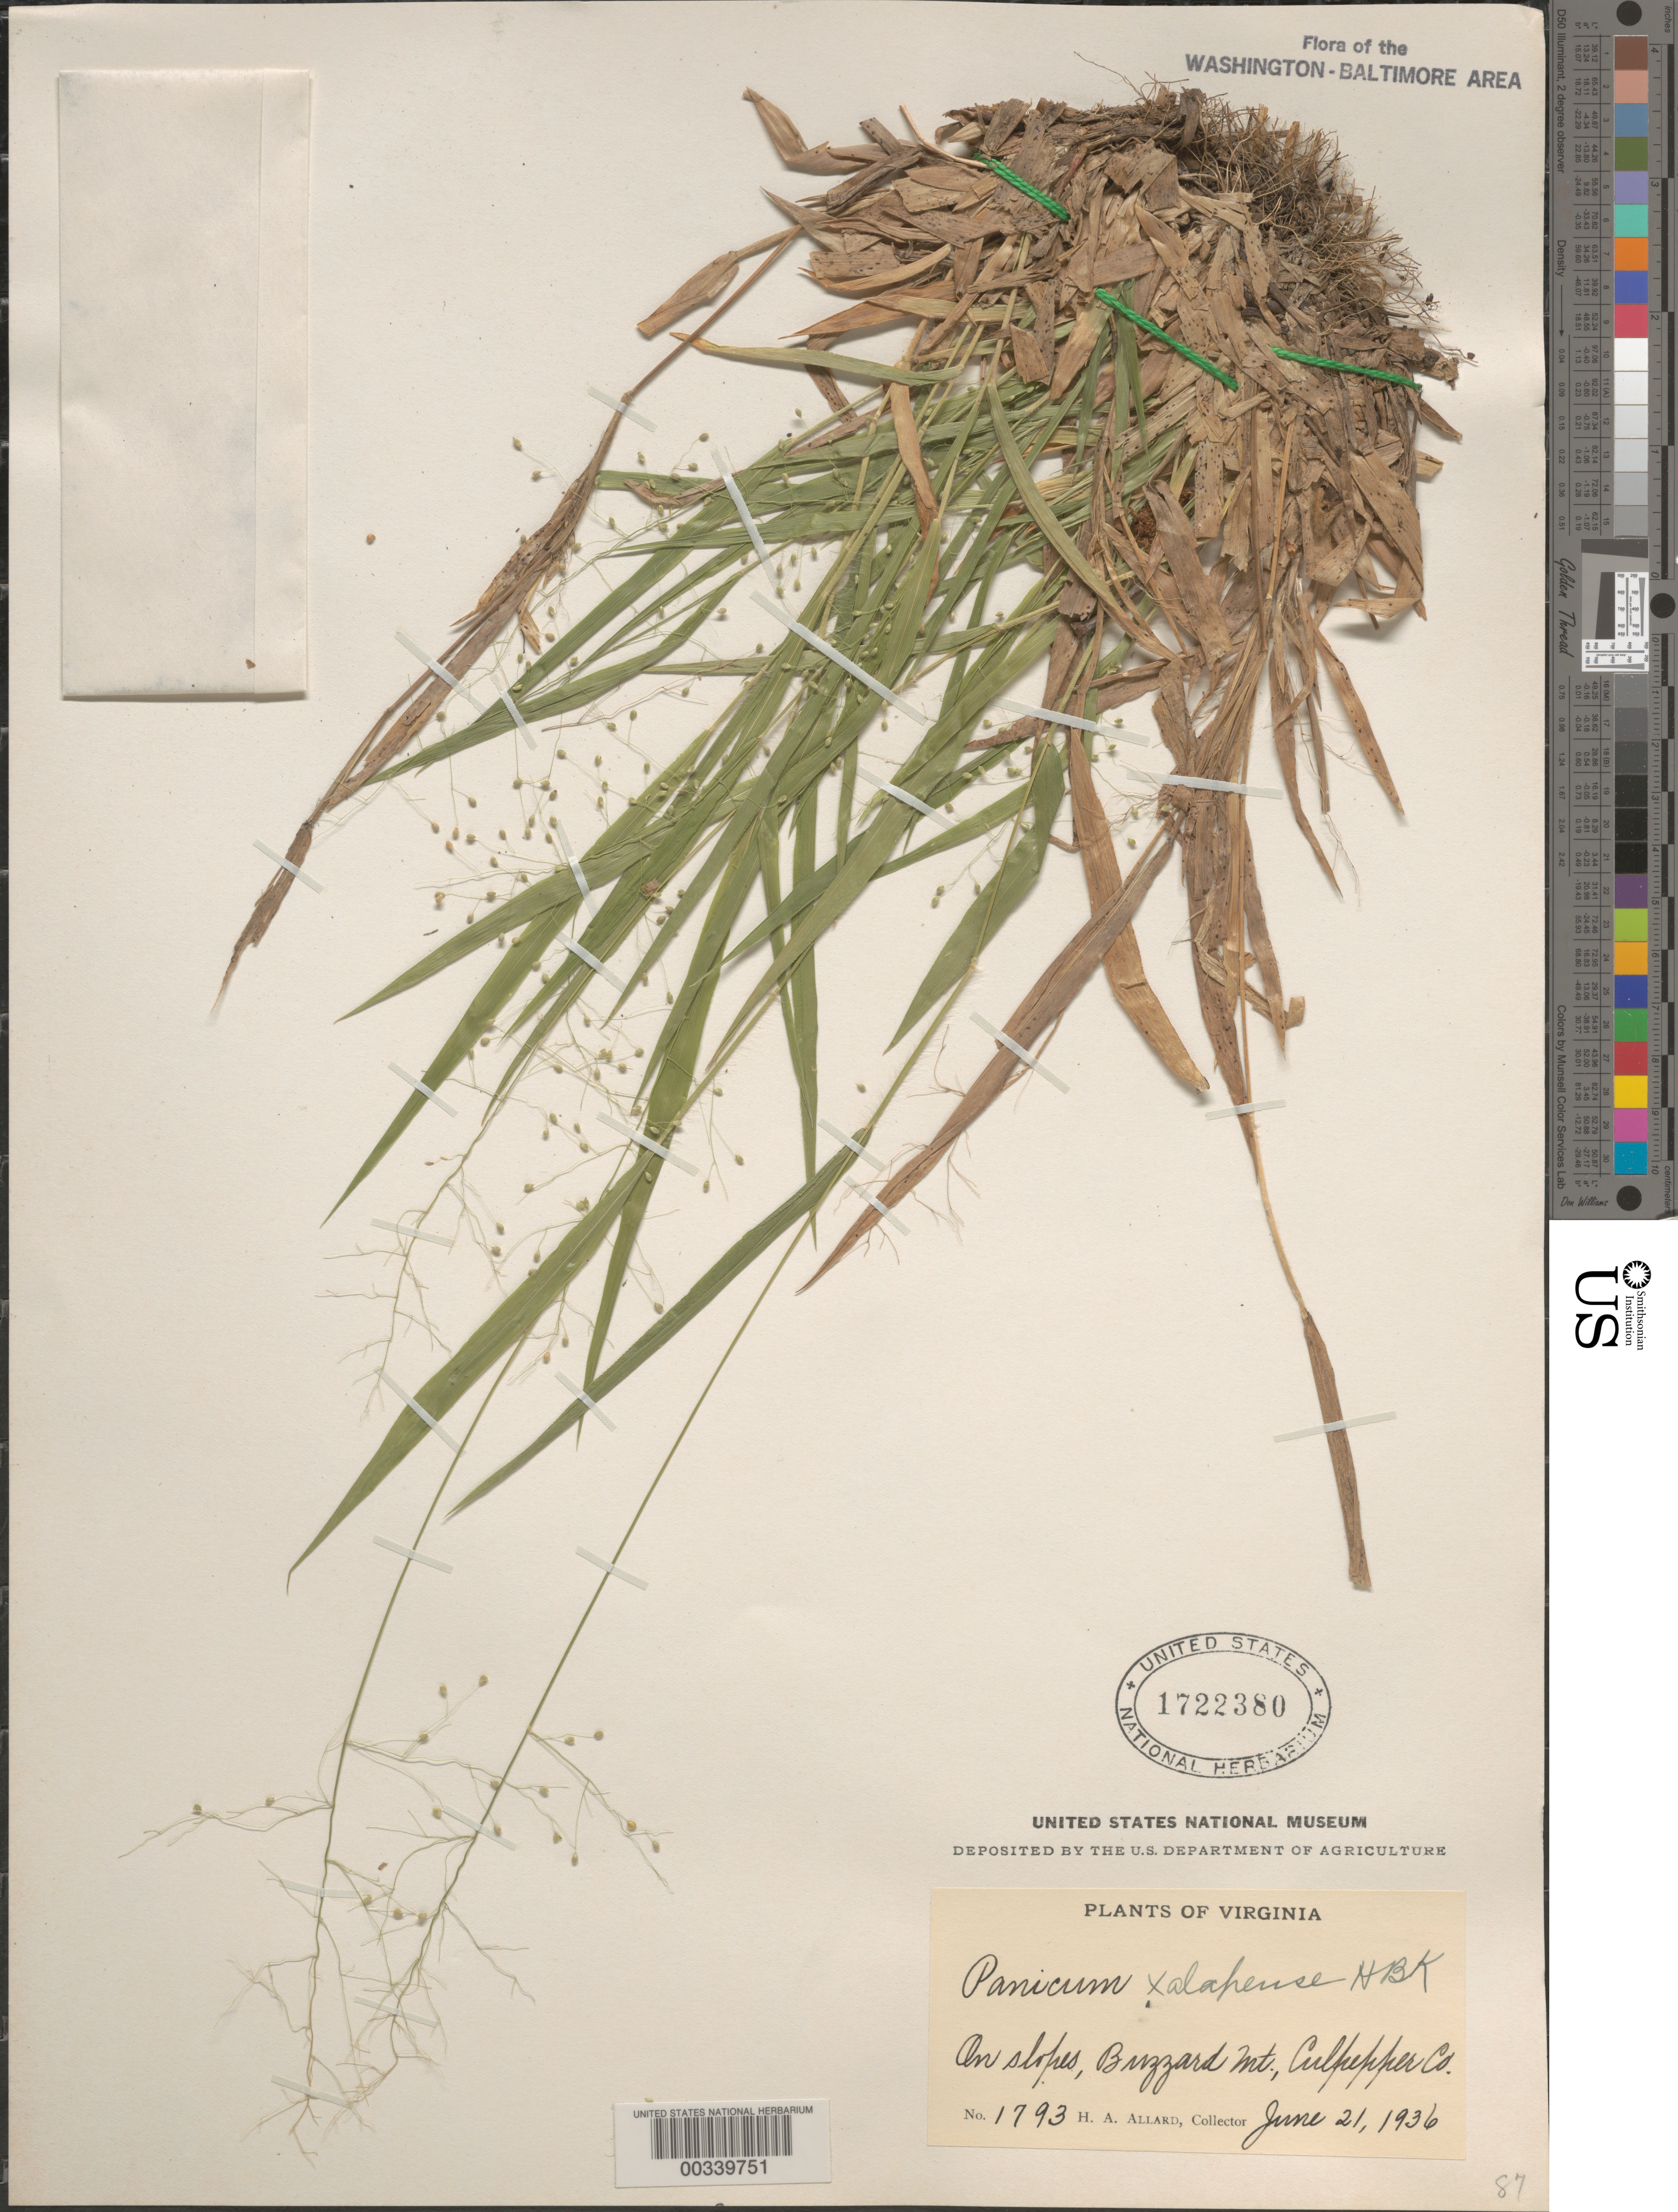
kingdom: Plantae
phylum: Tracheophyta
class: Liliopsida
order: Poales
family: Poaceae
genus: Dichanthelium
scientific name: Dichanthelium laxiflorum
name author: (Lam.) Gould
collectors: H. A. Allard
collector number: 1793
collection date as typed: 21 Jun 1936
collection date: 1936-06-21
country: United States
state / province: Virginia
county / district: Culpeper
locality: Buzzard Mt.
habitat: Slopes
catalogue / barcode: US 1722380